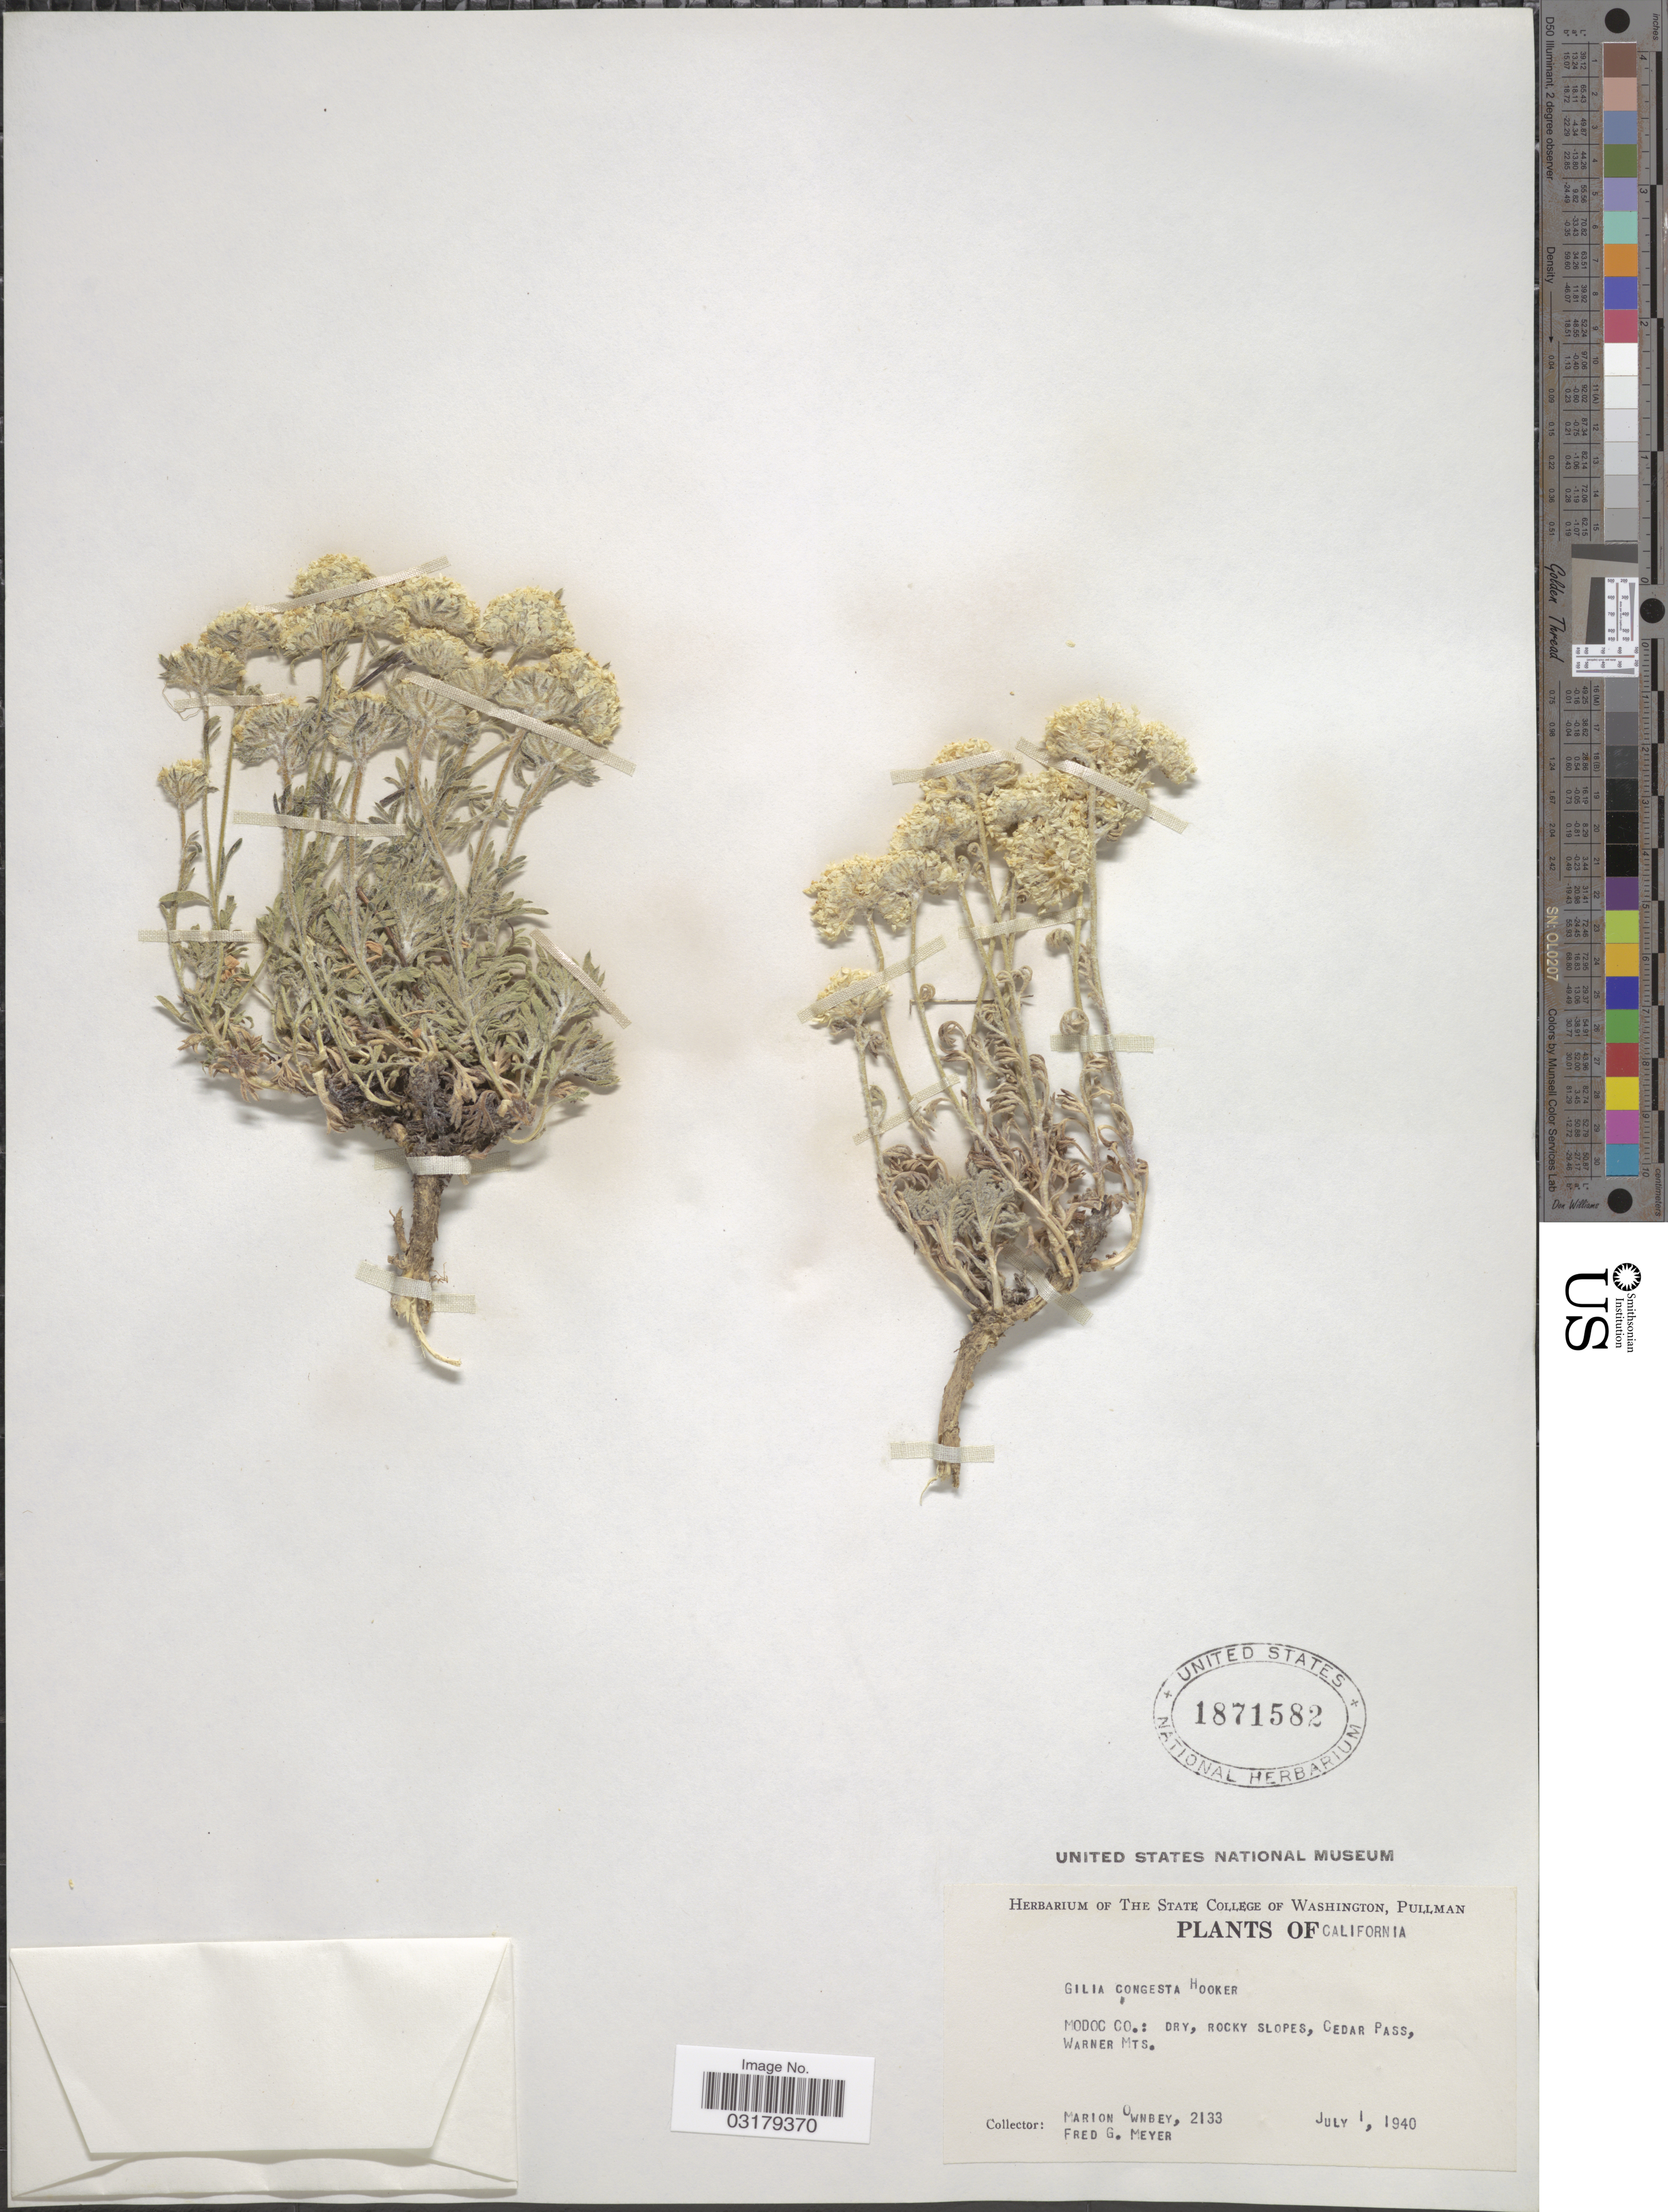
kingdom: Plantae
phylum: Tracheophyta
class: Magnoliopsida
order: Ericales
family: Polemoniaceae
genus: Ipomopsis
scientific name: Ipomopsis congesta var. palmifrons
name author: Brand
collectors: M. Ownbey & F. G. Meyer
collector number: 2133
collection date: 1940-07-01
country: United States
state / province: California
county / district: Modoc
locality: Modoc Co.: Dry, rocky, slopes, Cedar Pass, Warner Mts.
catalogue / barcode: US 1871582